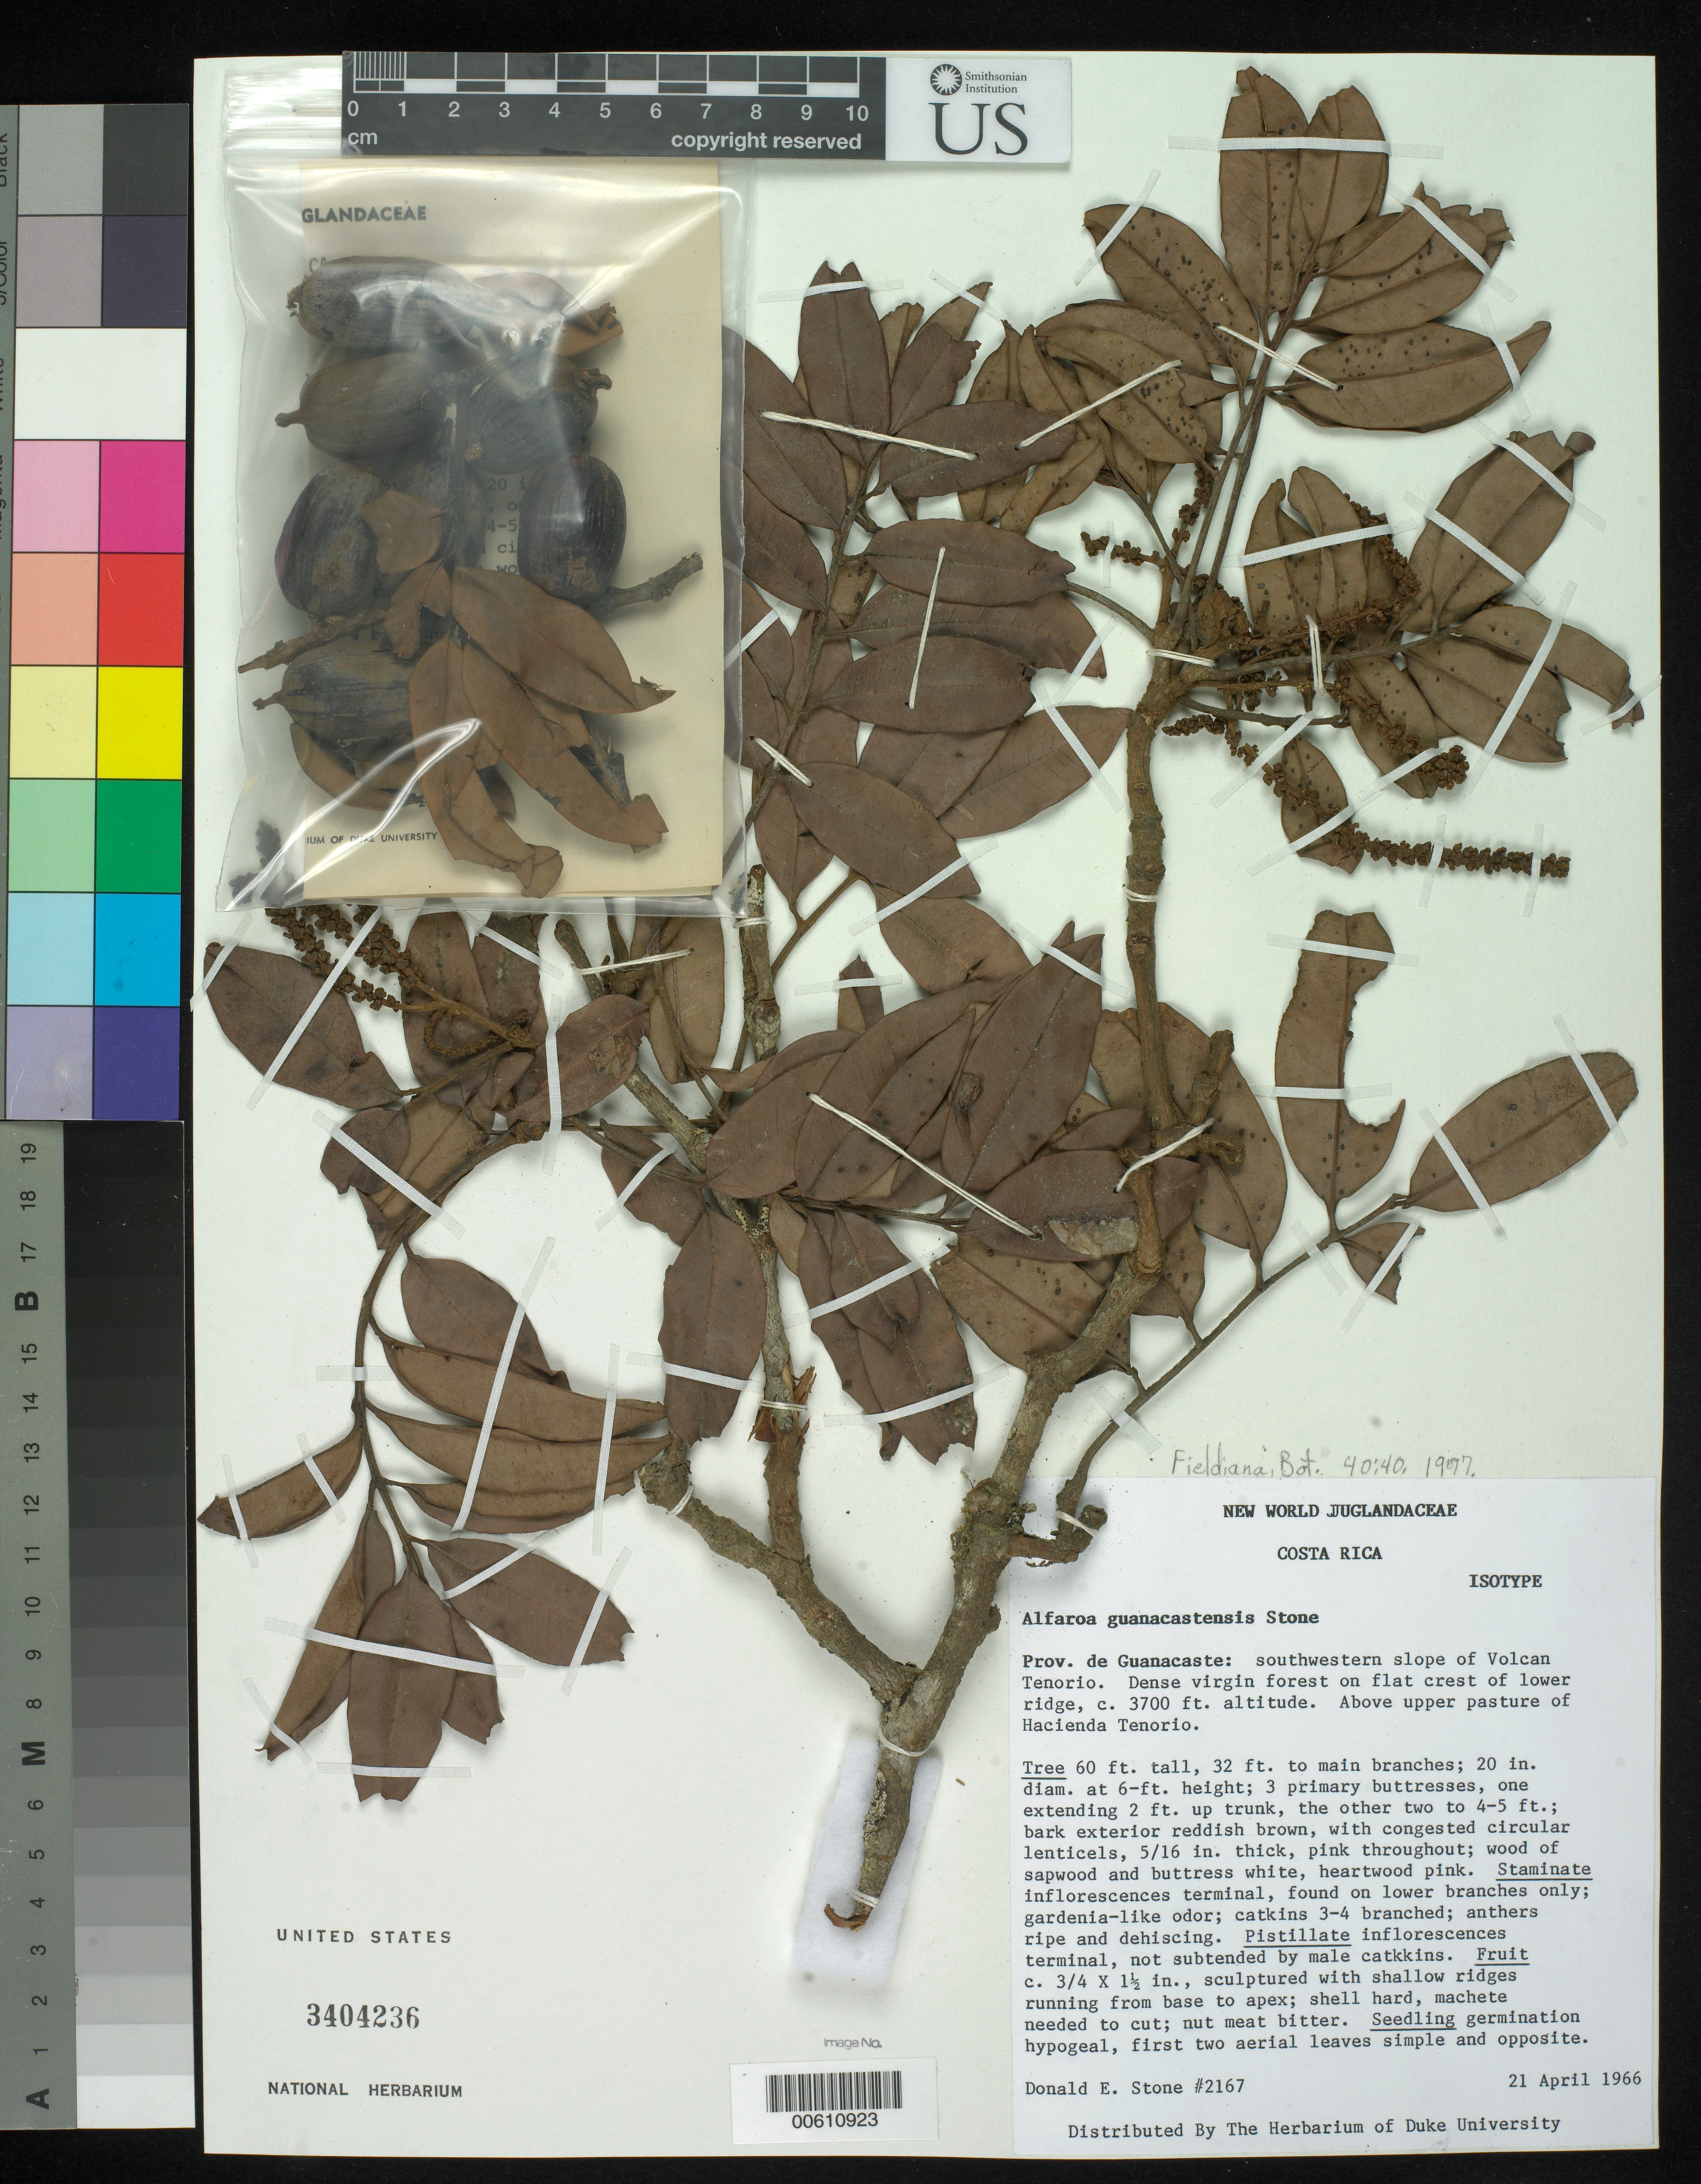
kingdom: Plantae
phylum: Tracheophyta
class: Magnoliopsida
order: Fagales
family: Juglandaceae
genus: Alfaroa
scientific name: Alfaroa guanacastensis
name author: D.E Stone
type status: Isotype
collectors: D. E. Stone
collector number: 2167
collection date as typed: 21 Apr 1966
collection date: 1966-04-21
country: Costa Rica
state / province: Guanacaste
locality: SW slope of Volcan Tenorio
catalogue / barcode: US 3404236